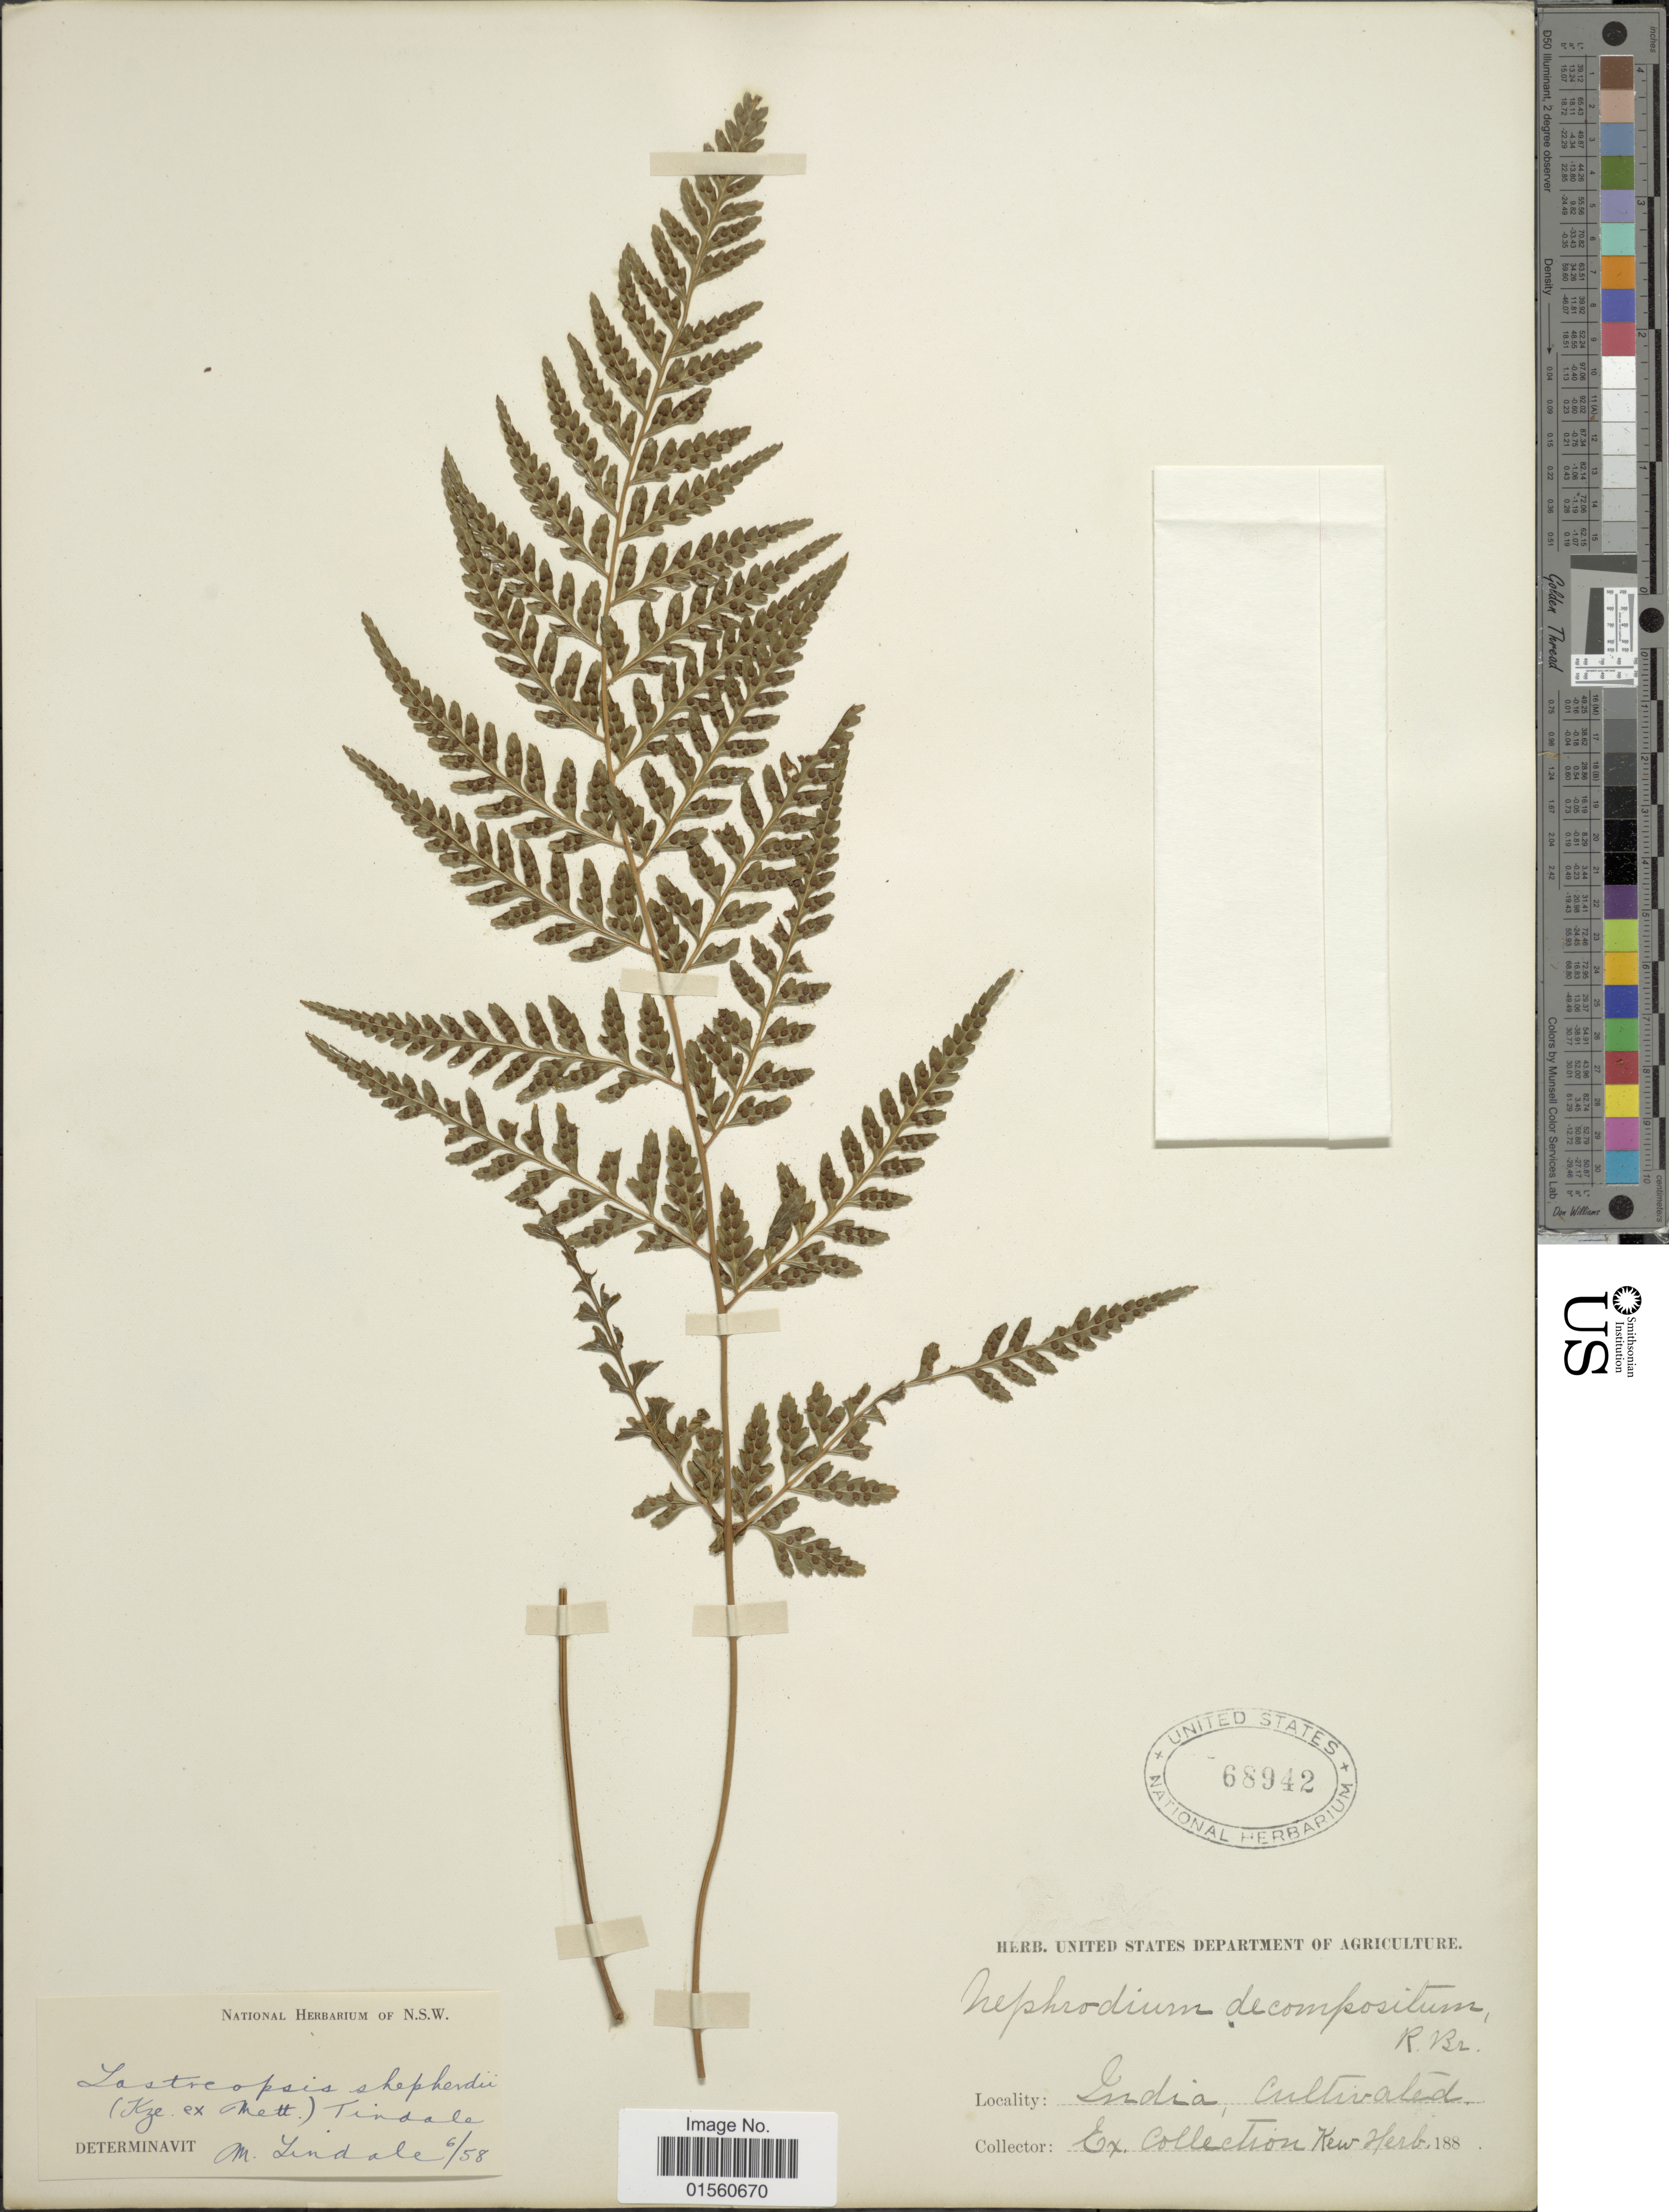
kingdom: Plantae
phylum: Tracheophyta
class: Polypodiopsida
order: Polypodiales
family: Dryopteridaceae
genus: Lastreopsis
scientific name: Lastreopsis sheperdii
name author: (Kunze ex Mett.) Tindale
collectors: ex Herb. Kew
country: India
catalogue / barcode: US 68942